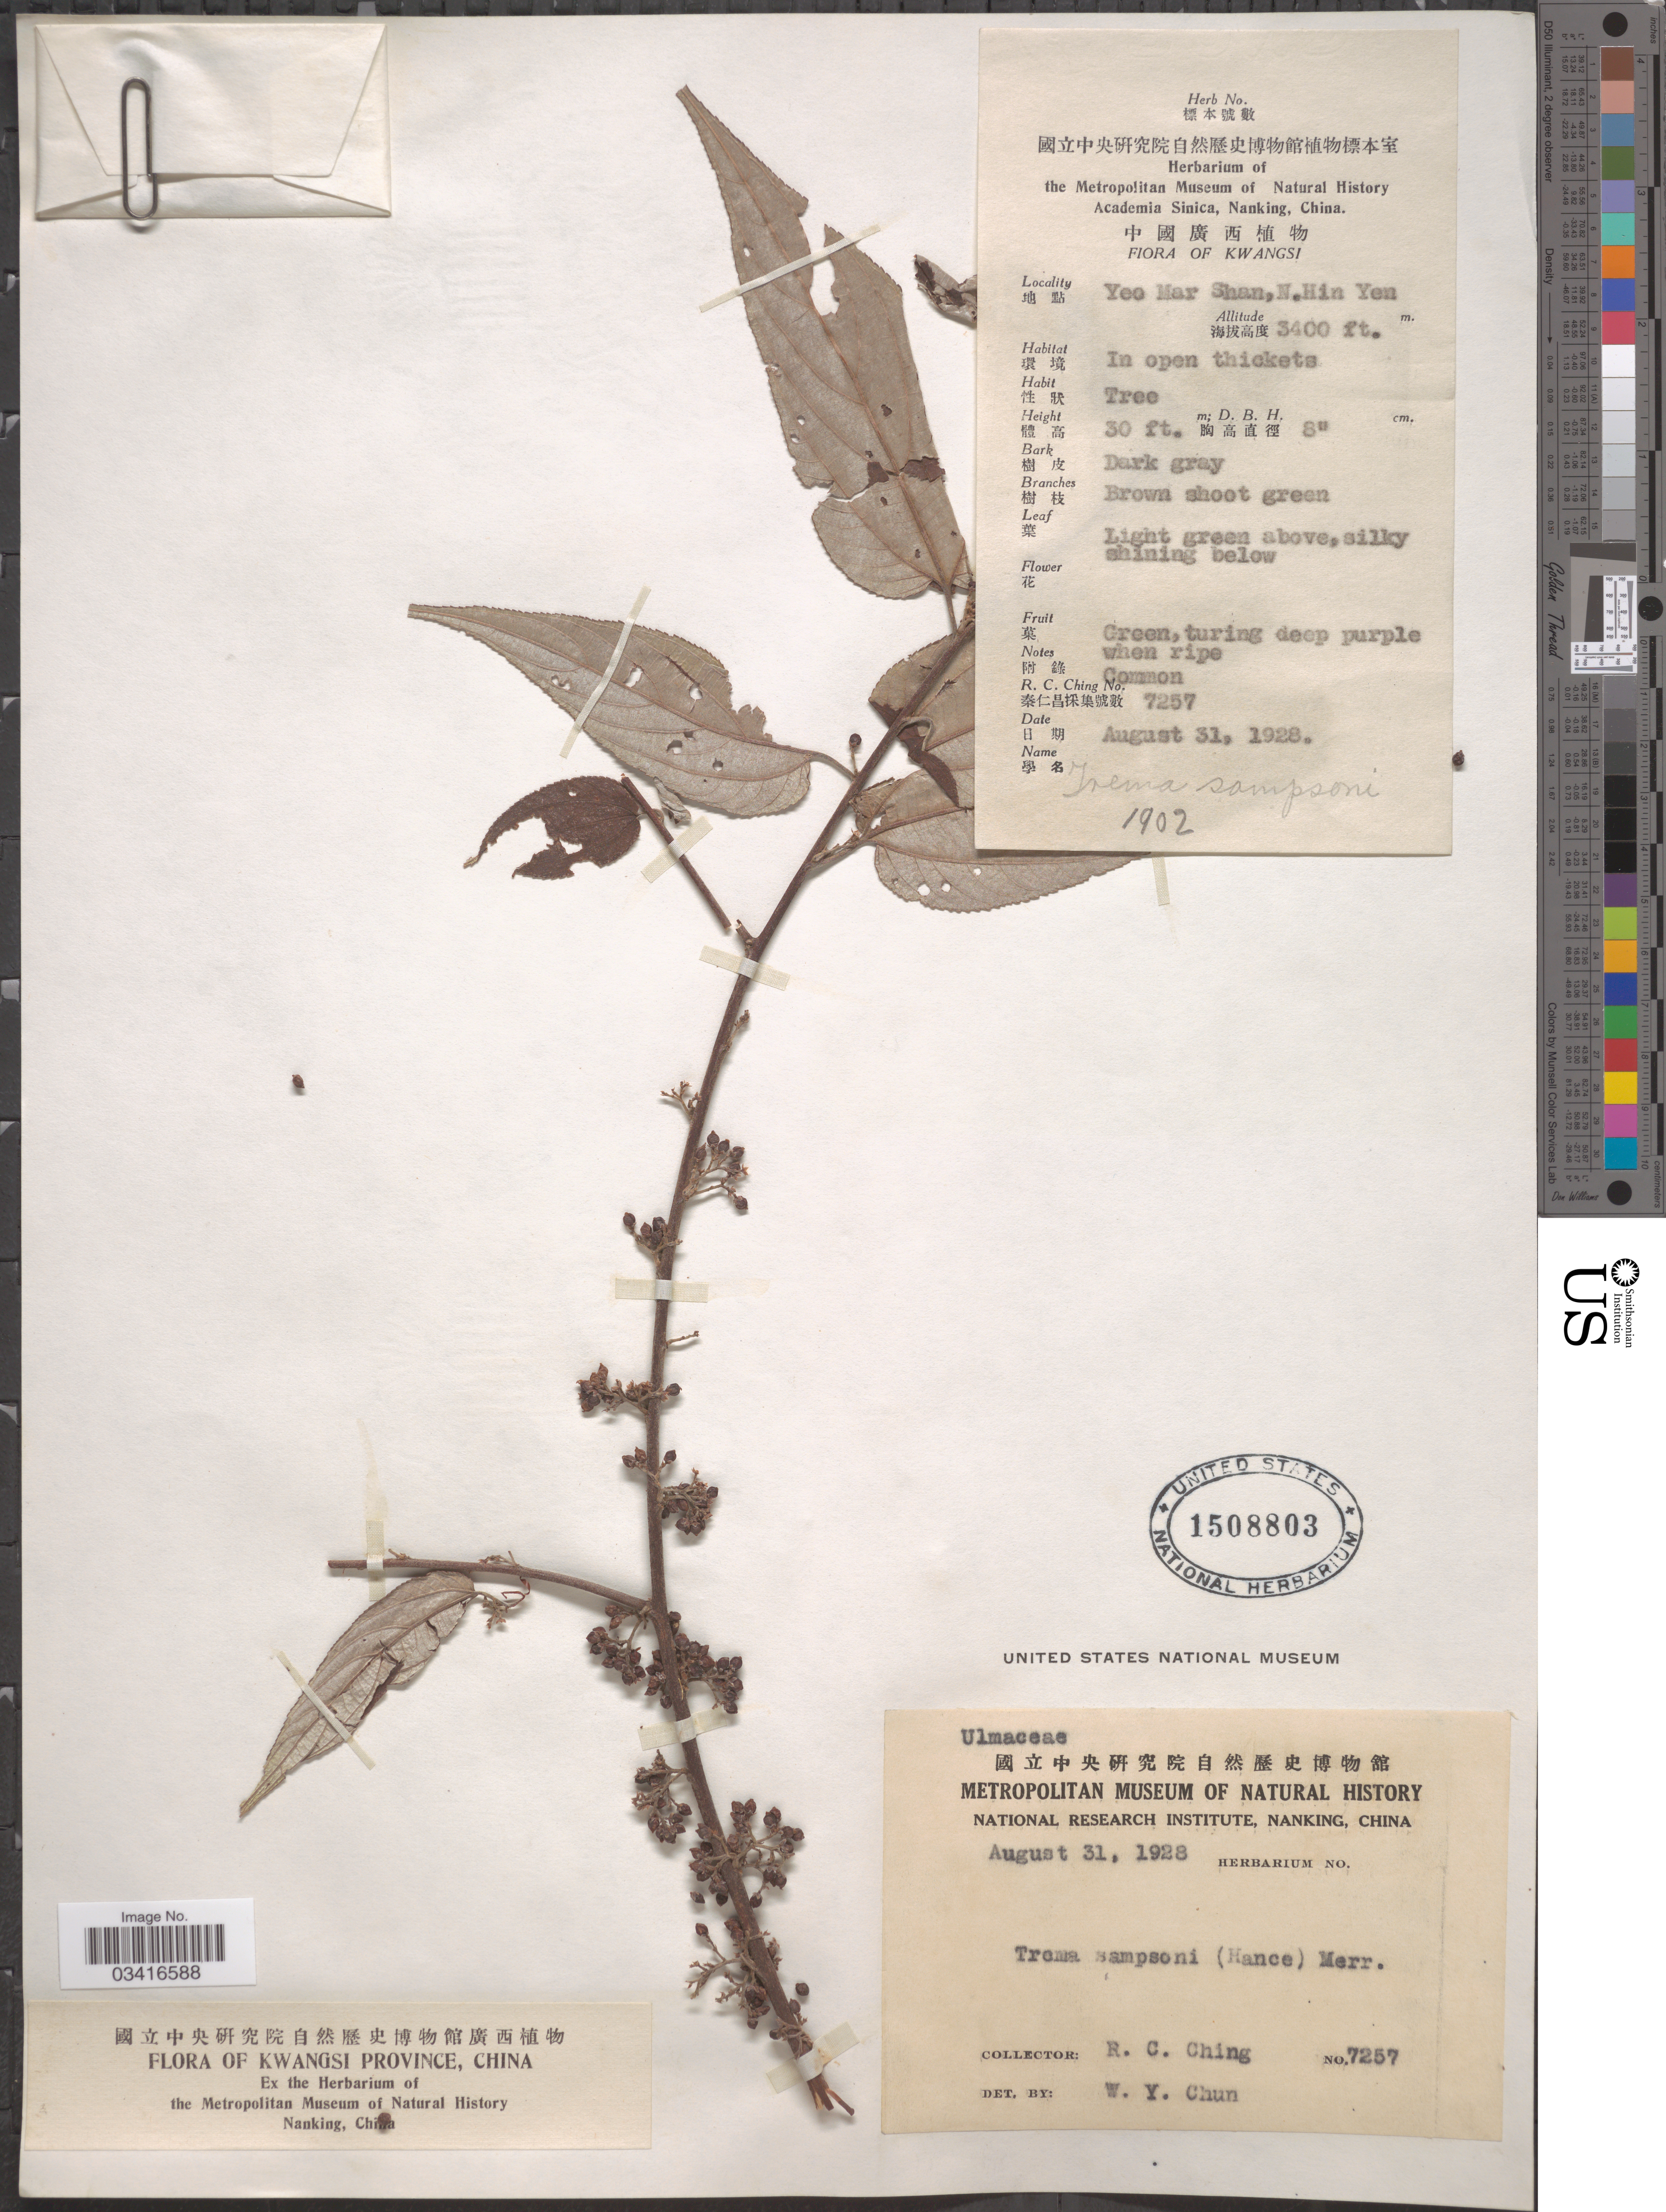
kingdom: Plantae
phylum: Tracheophyta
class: Magnoliopsida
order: Rosales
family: Cannabaceae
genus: Trema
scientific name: Trema sampsonii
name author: (Hance) Merr. & Chun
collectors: R. C. Ching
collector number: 7257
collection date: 1928-08-31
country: China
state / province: Guangxi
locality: Kwangsi Province. Yee Mar Shan, N.Hin Yen.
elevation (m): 1036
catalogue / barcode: US 1508803